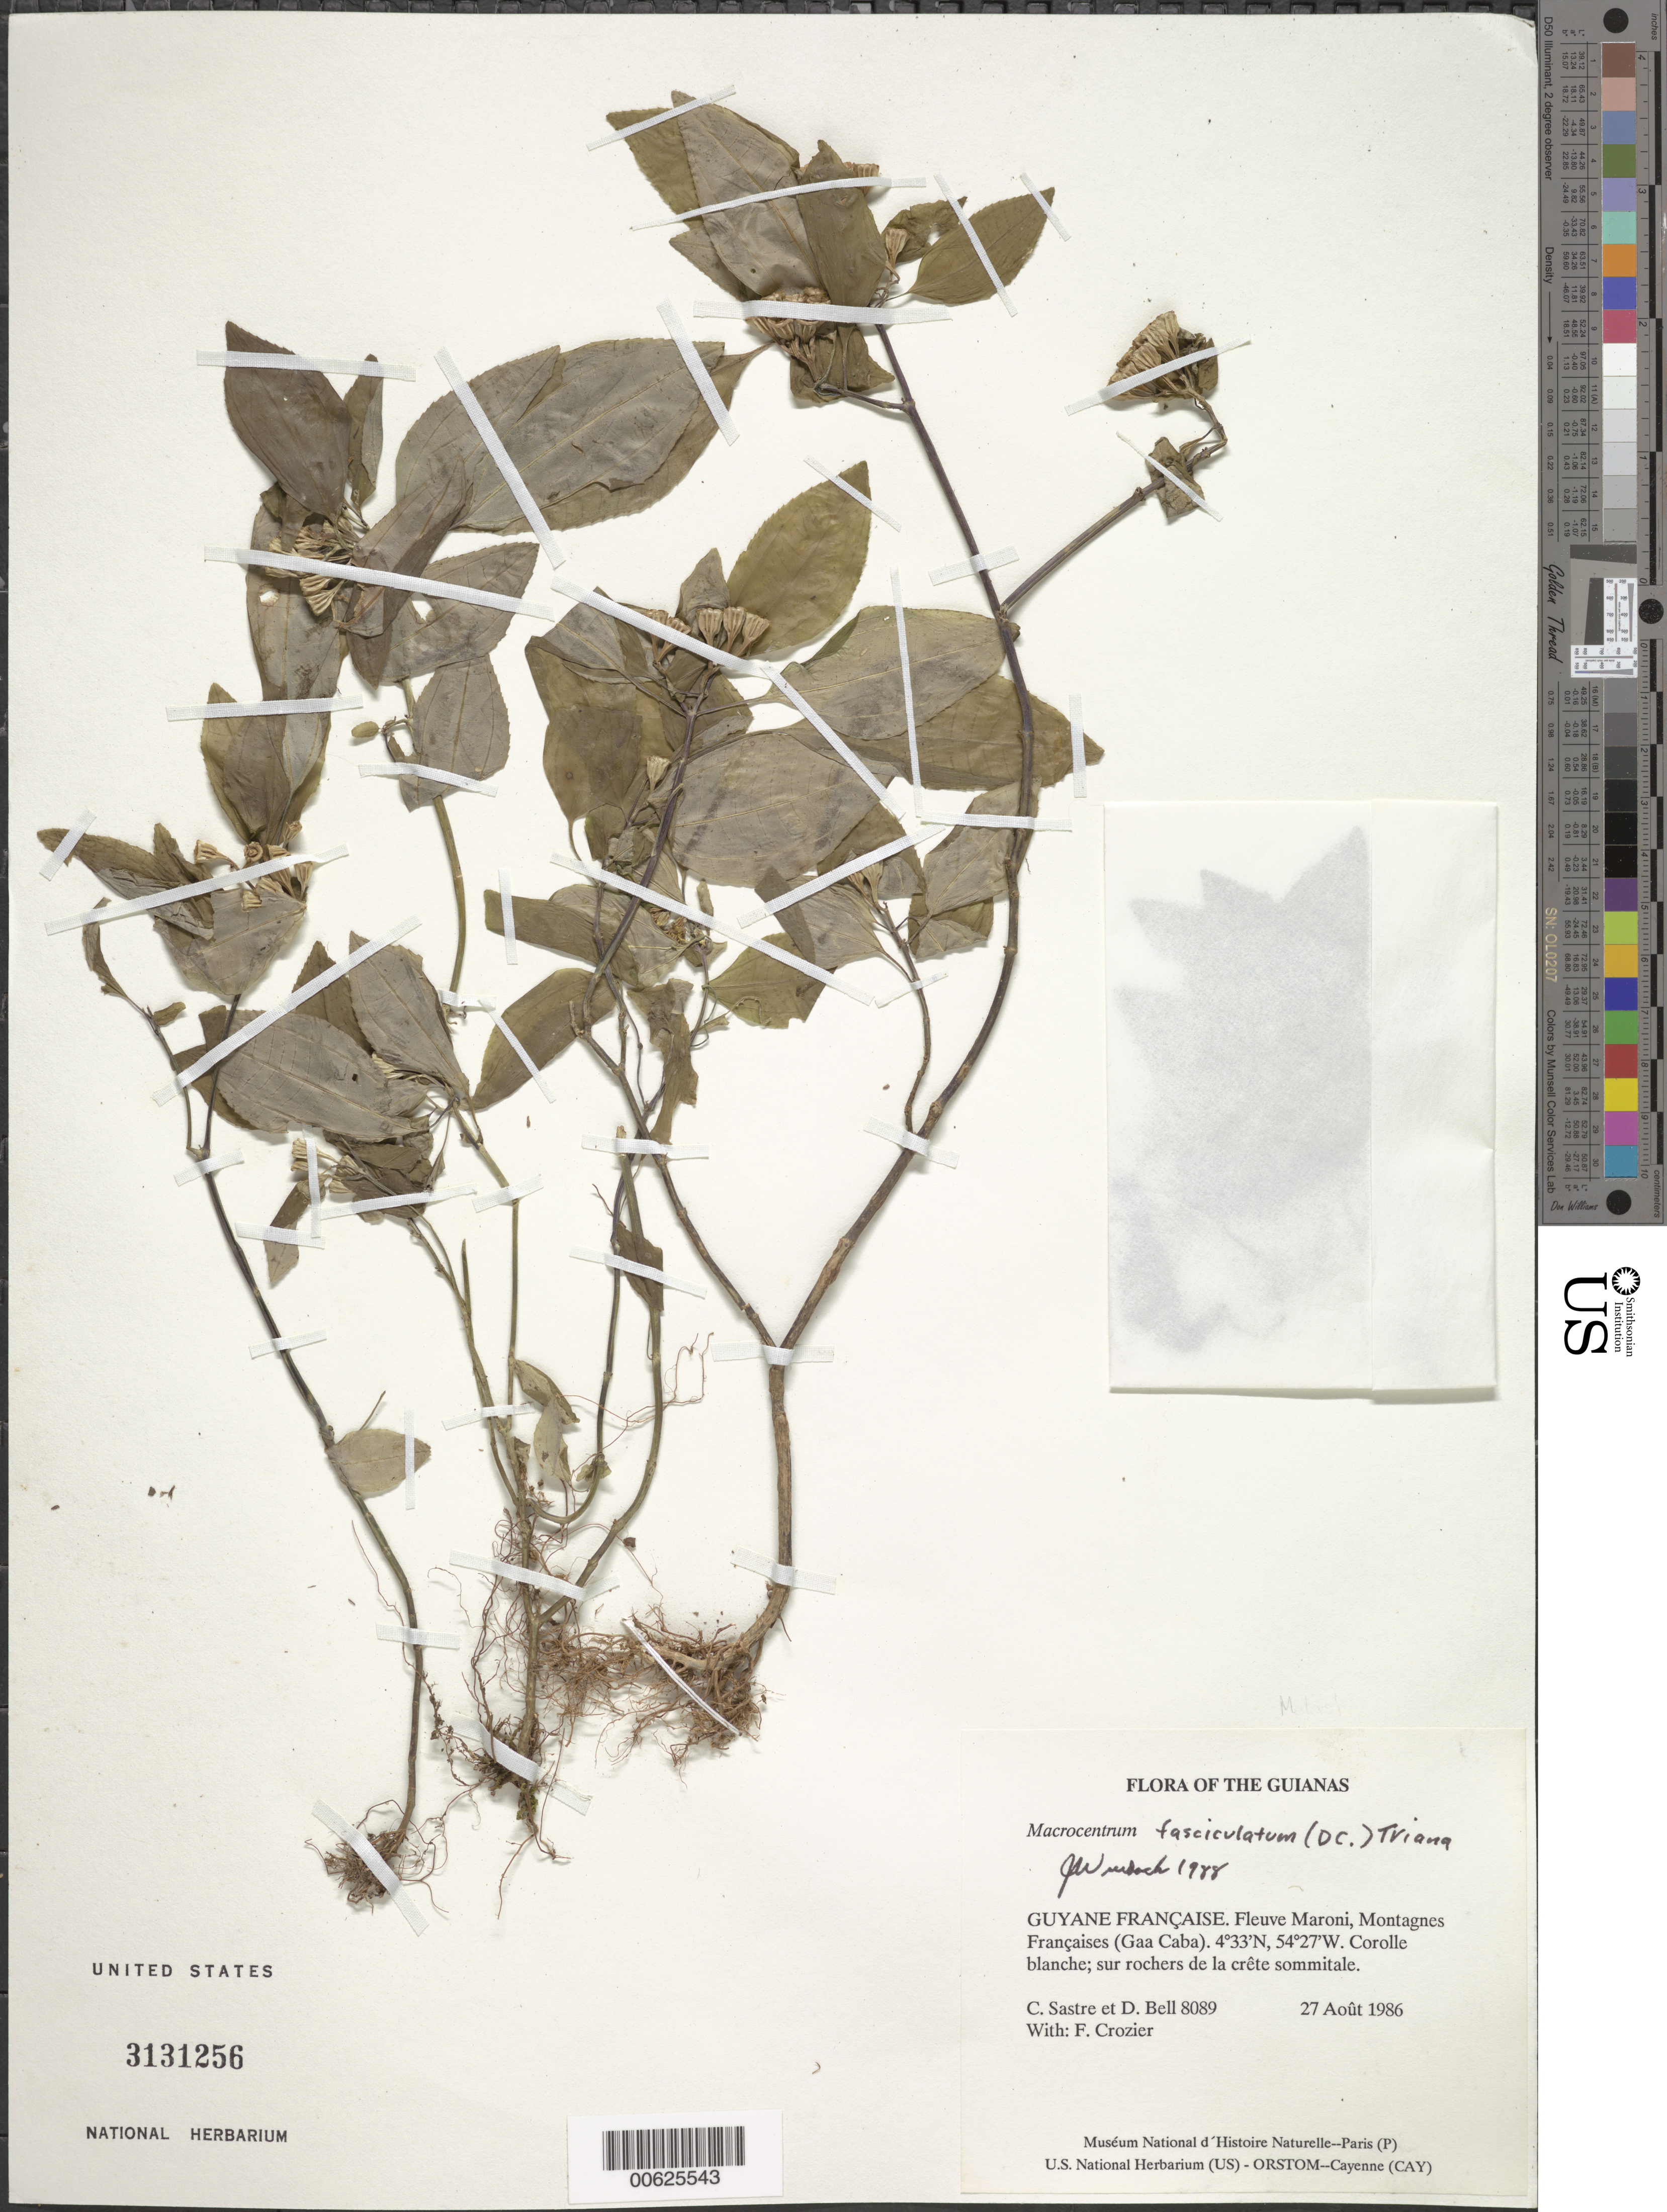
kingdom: Plantae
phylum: Tracheophyta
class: Magnoliopsida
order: Myrtales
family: Melastomataceae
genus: Macrocentrum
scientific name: Macrocentrum fasciculatum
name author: (Rich. ex DC.) Triana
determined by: Wurdack, John J., (US), US (UNITED STATES)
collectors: C. H. L. Sastre, D. A. Bell & F. Crozier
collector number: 8089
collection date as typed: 27 August 1986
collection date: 1986-08-27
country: French Guiana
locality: Fleuve Maroni, Montagnes Françaises (Gaa Caba)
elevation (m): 450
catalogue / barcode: US 3131257